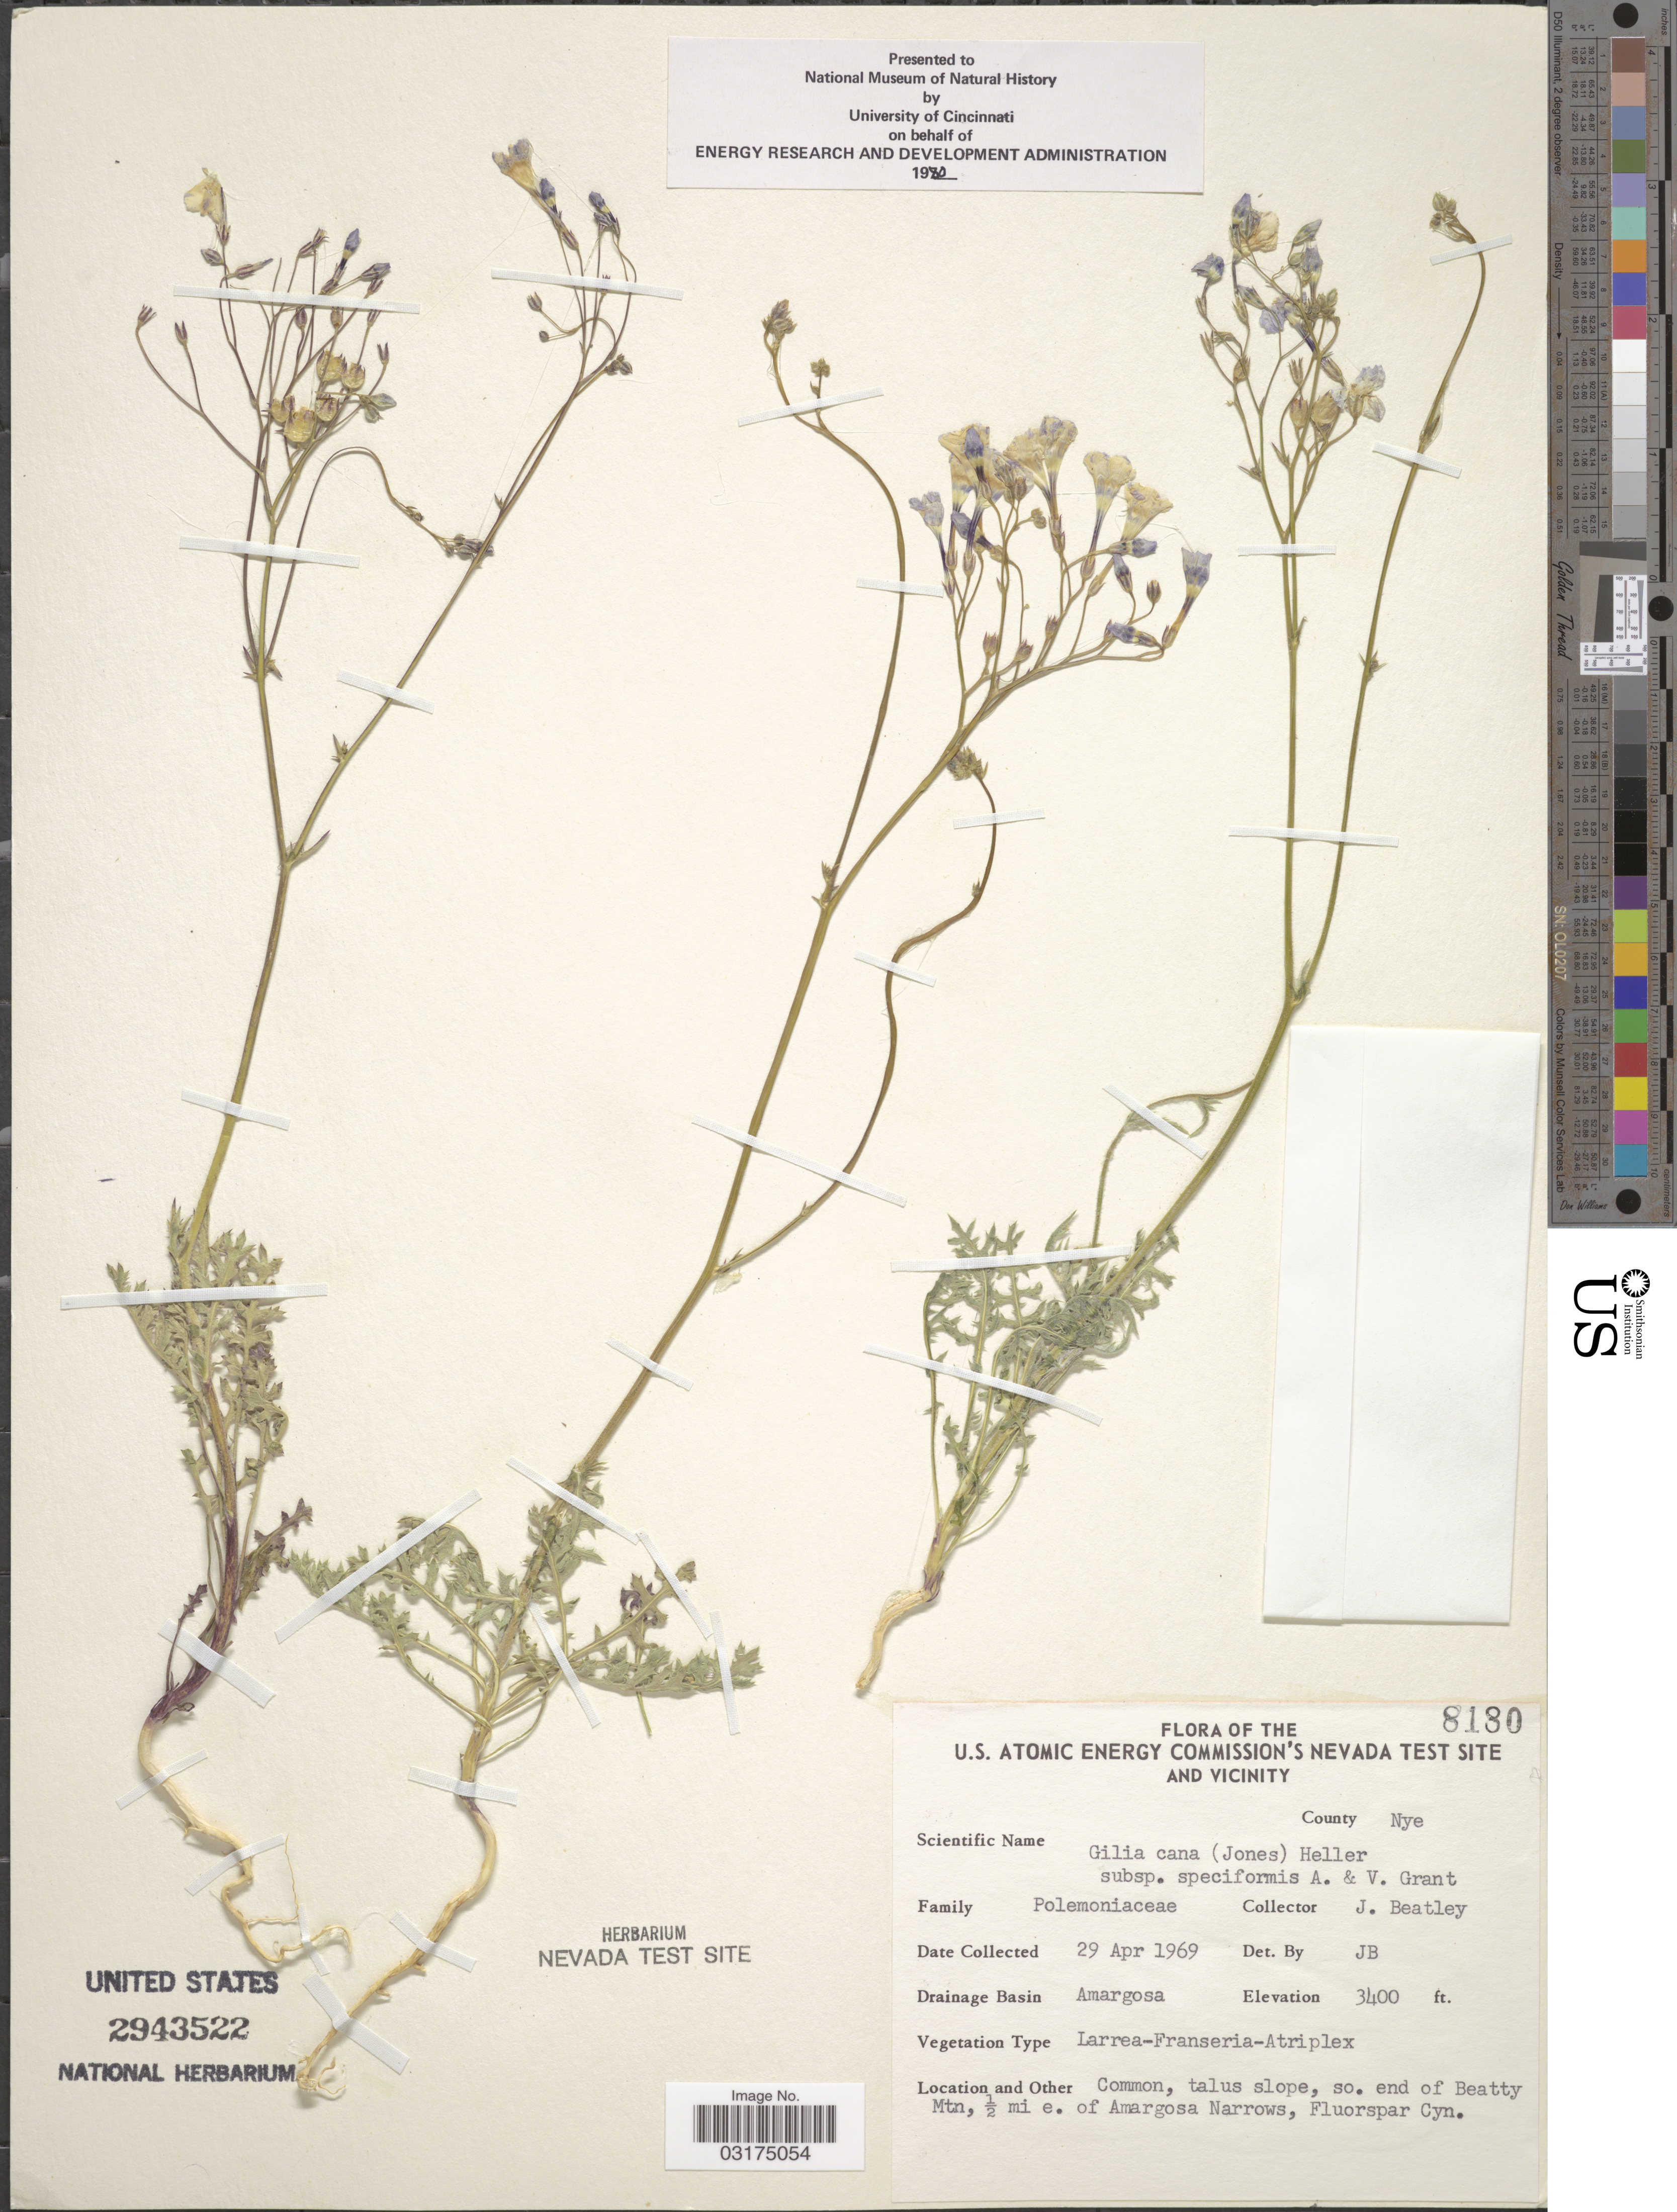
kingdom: Plantae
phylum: Tracheophyta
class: Magnoliopsida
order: Ericales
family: Polemoniaceae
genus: Gilia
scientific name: Gilia cana subsp. speciformis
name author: A.D. Grant & V.E. Grant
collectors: J. C. Beatley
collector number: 8180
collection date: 1969-04-29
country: United States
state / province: Nevada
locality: The U. S. Atomic Energy Commission's Nevada Test Site and Vicinity. County Nye. Drainage Basin Amargosa. So. end of Beatty Mtn, ½ mi e. of Amargosa Narrows, Fluorspar Cyn.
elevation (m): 1036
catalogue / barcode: US 2943522